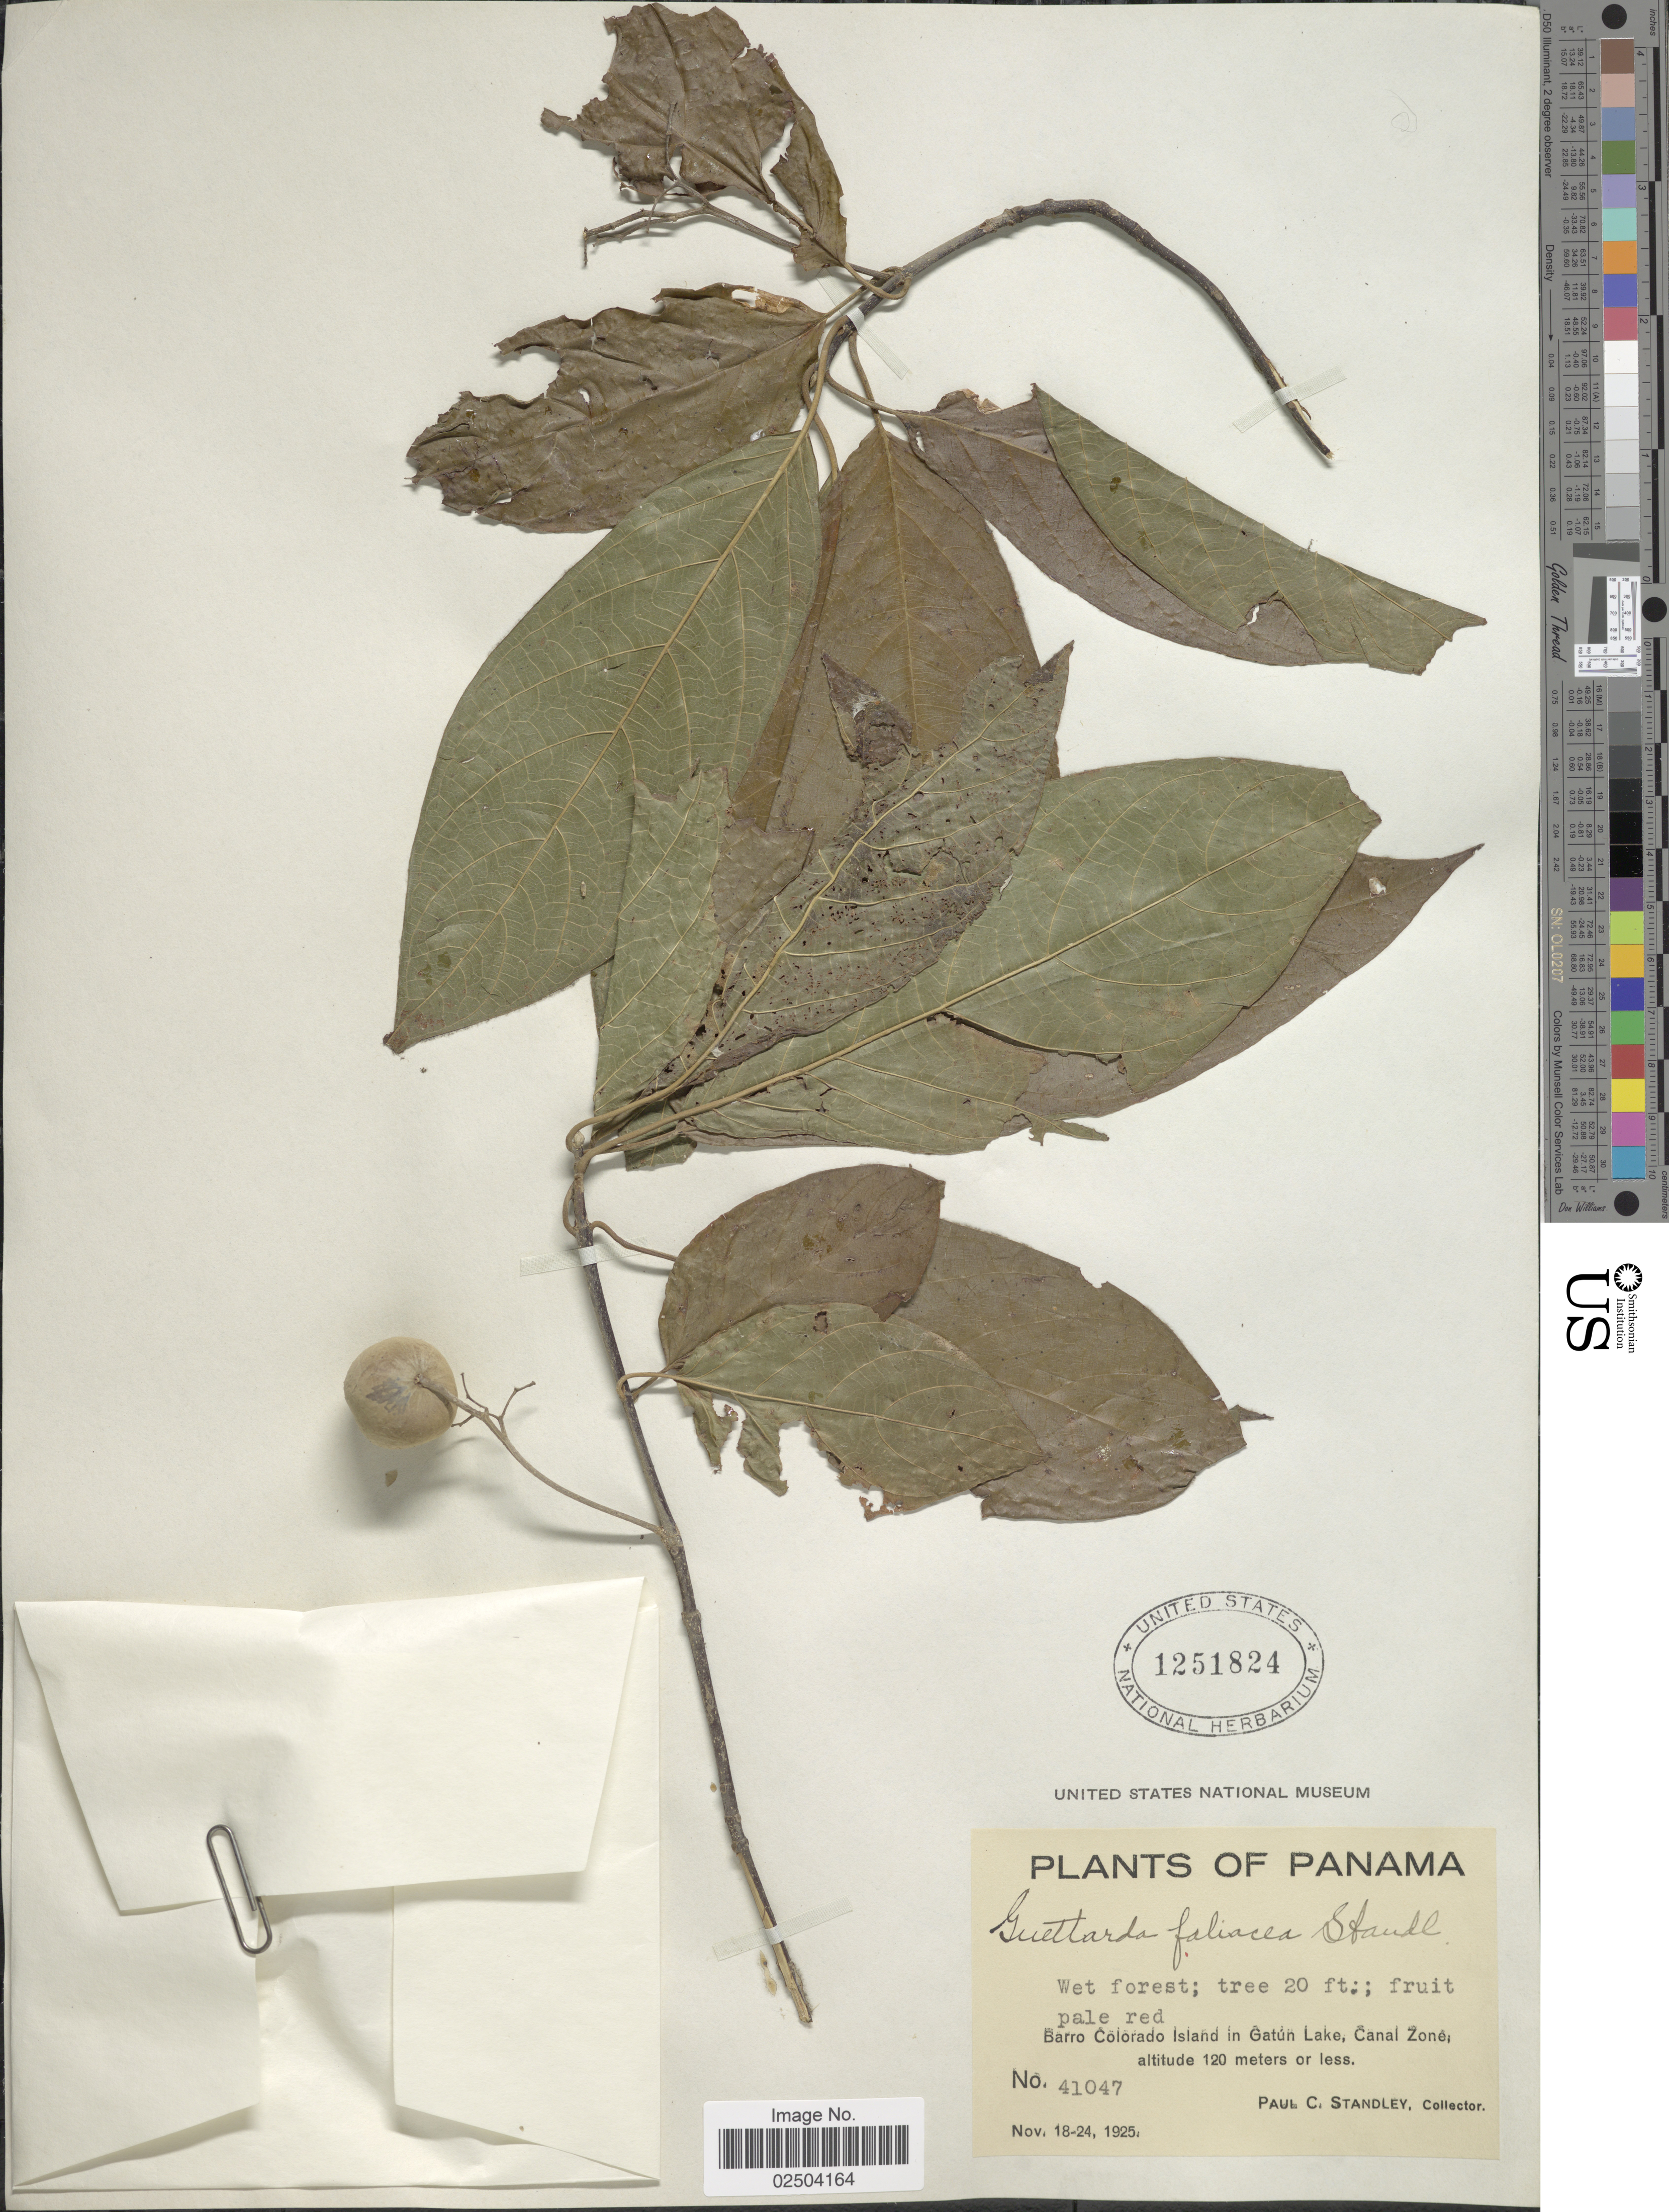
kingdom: Plantae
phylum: Tracheophyta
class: Magnoliopsida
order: Gentianales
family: Rubiaceae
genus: Guettarda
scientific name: Guettarda foliacea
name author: Standl.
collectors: P. C. Standley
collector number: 41047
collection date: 1925-11-18/1925-11-24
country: Panama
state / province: Panamá Oeste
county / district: Canal Zone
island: Barro Colorado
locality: Barro Colorado Island in Gatun Lake, Canal Zone.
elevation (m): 120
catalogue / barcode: US 1251824